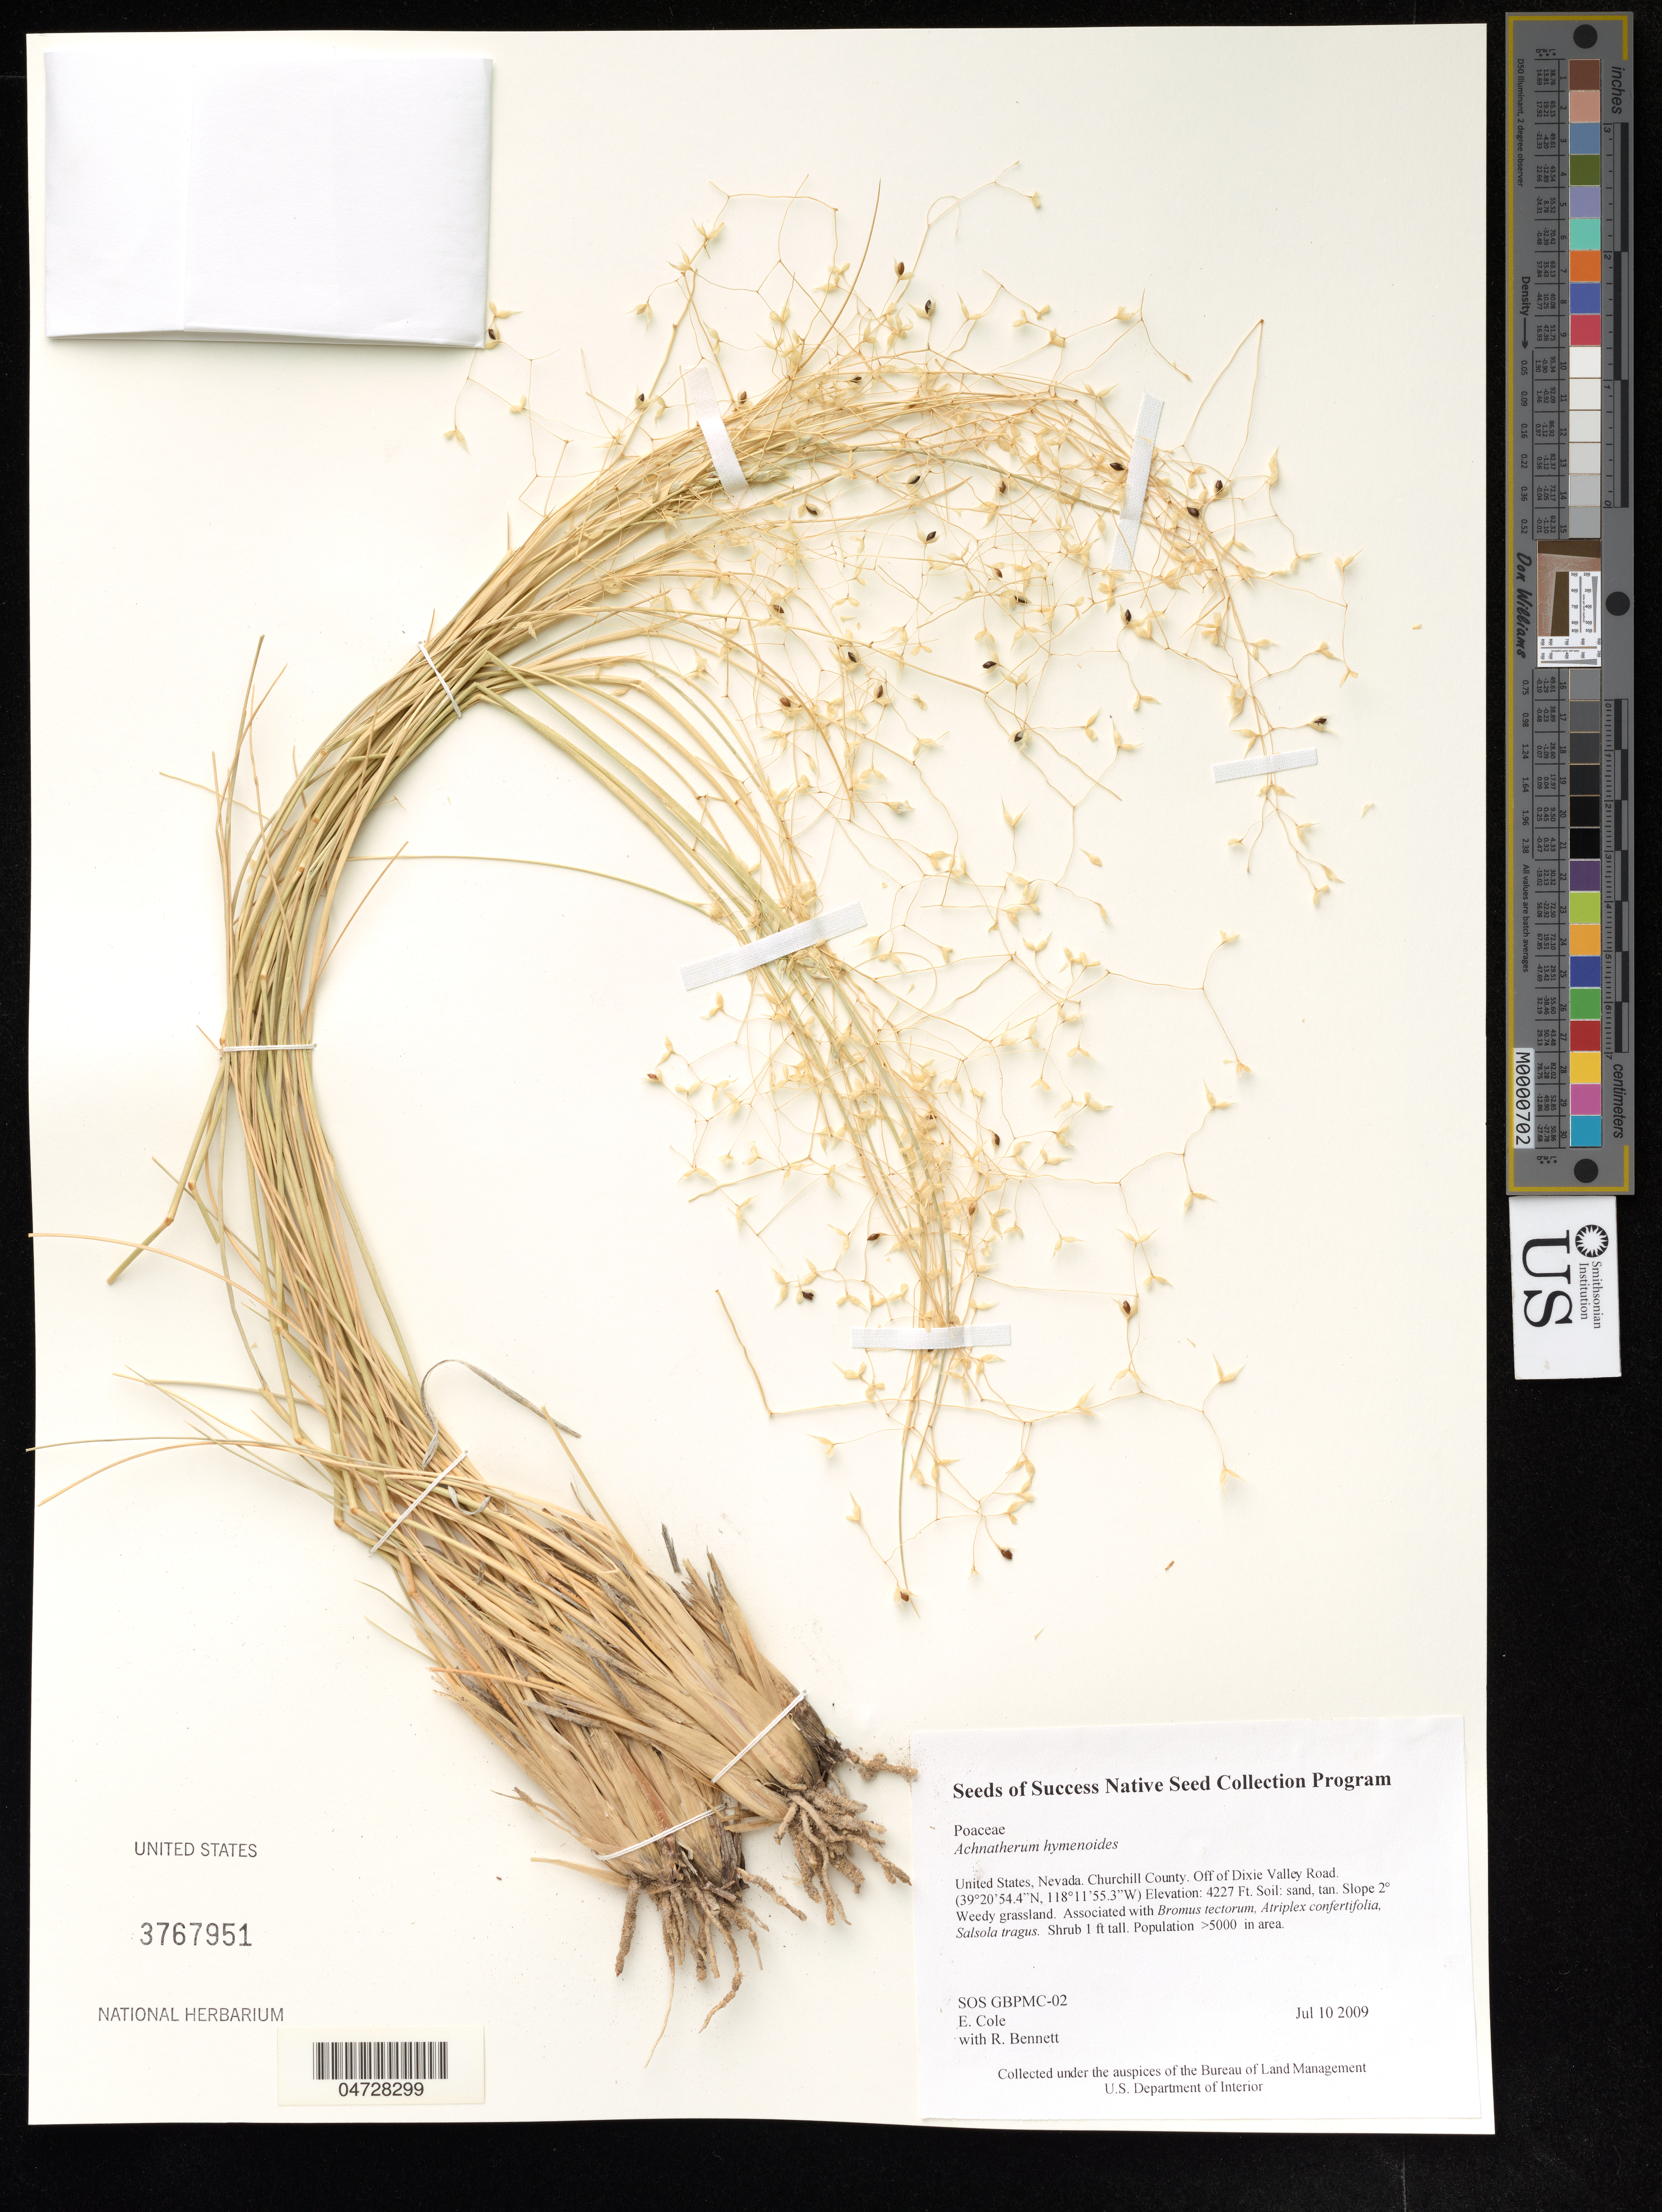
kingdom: Plantae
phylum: Tracheophyta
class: Liliopsida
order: Poales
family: Poaceae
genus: Achnatherum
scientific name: Achnatherum hymenoides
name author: (Roem. & Schult.) Barkworth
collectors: E. Cole & R. Bennett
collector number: SOS GBPMC-02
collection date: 2009-07-10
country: United States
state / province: Nevada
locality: Churchill County. Off of Dixie Valley Road.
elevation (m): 1288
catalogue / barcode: US 3767951